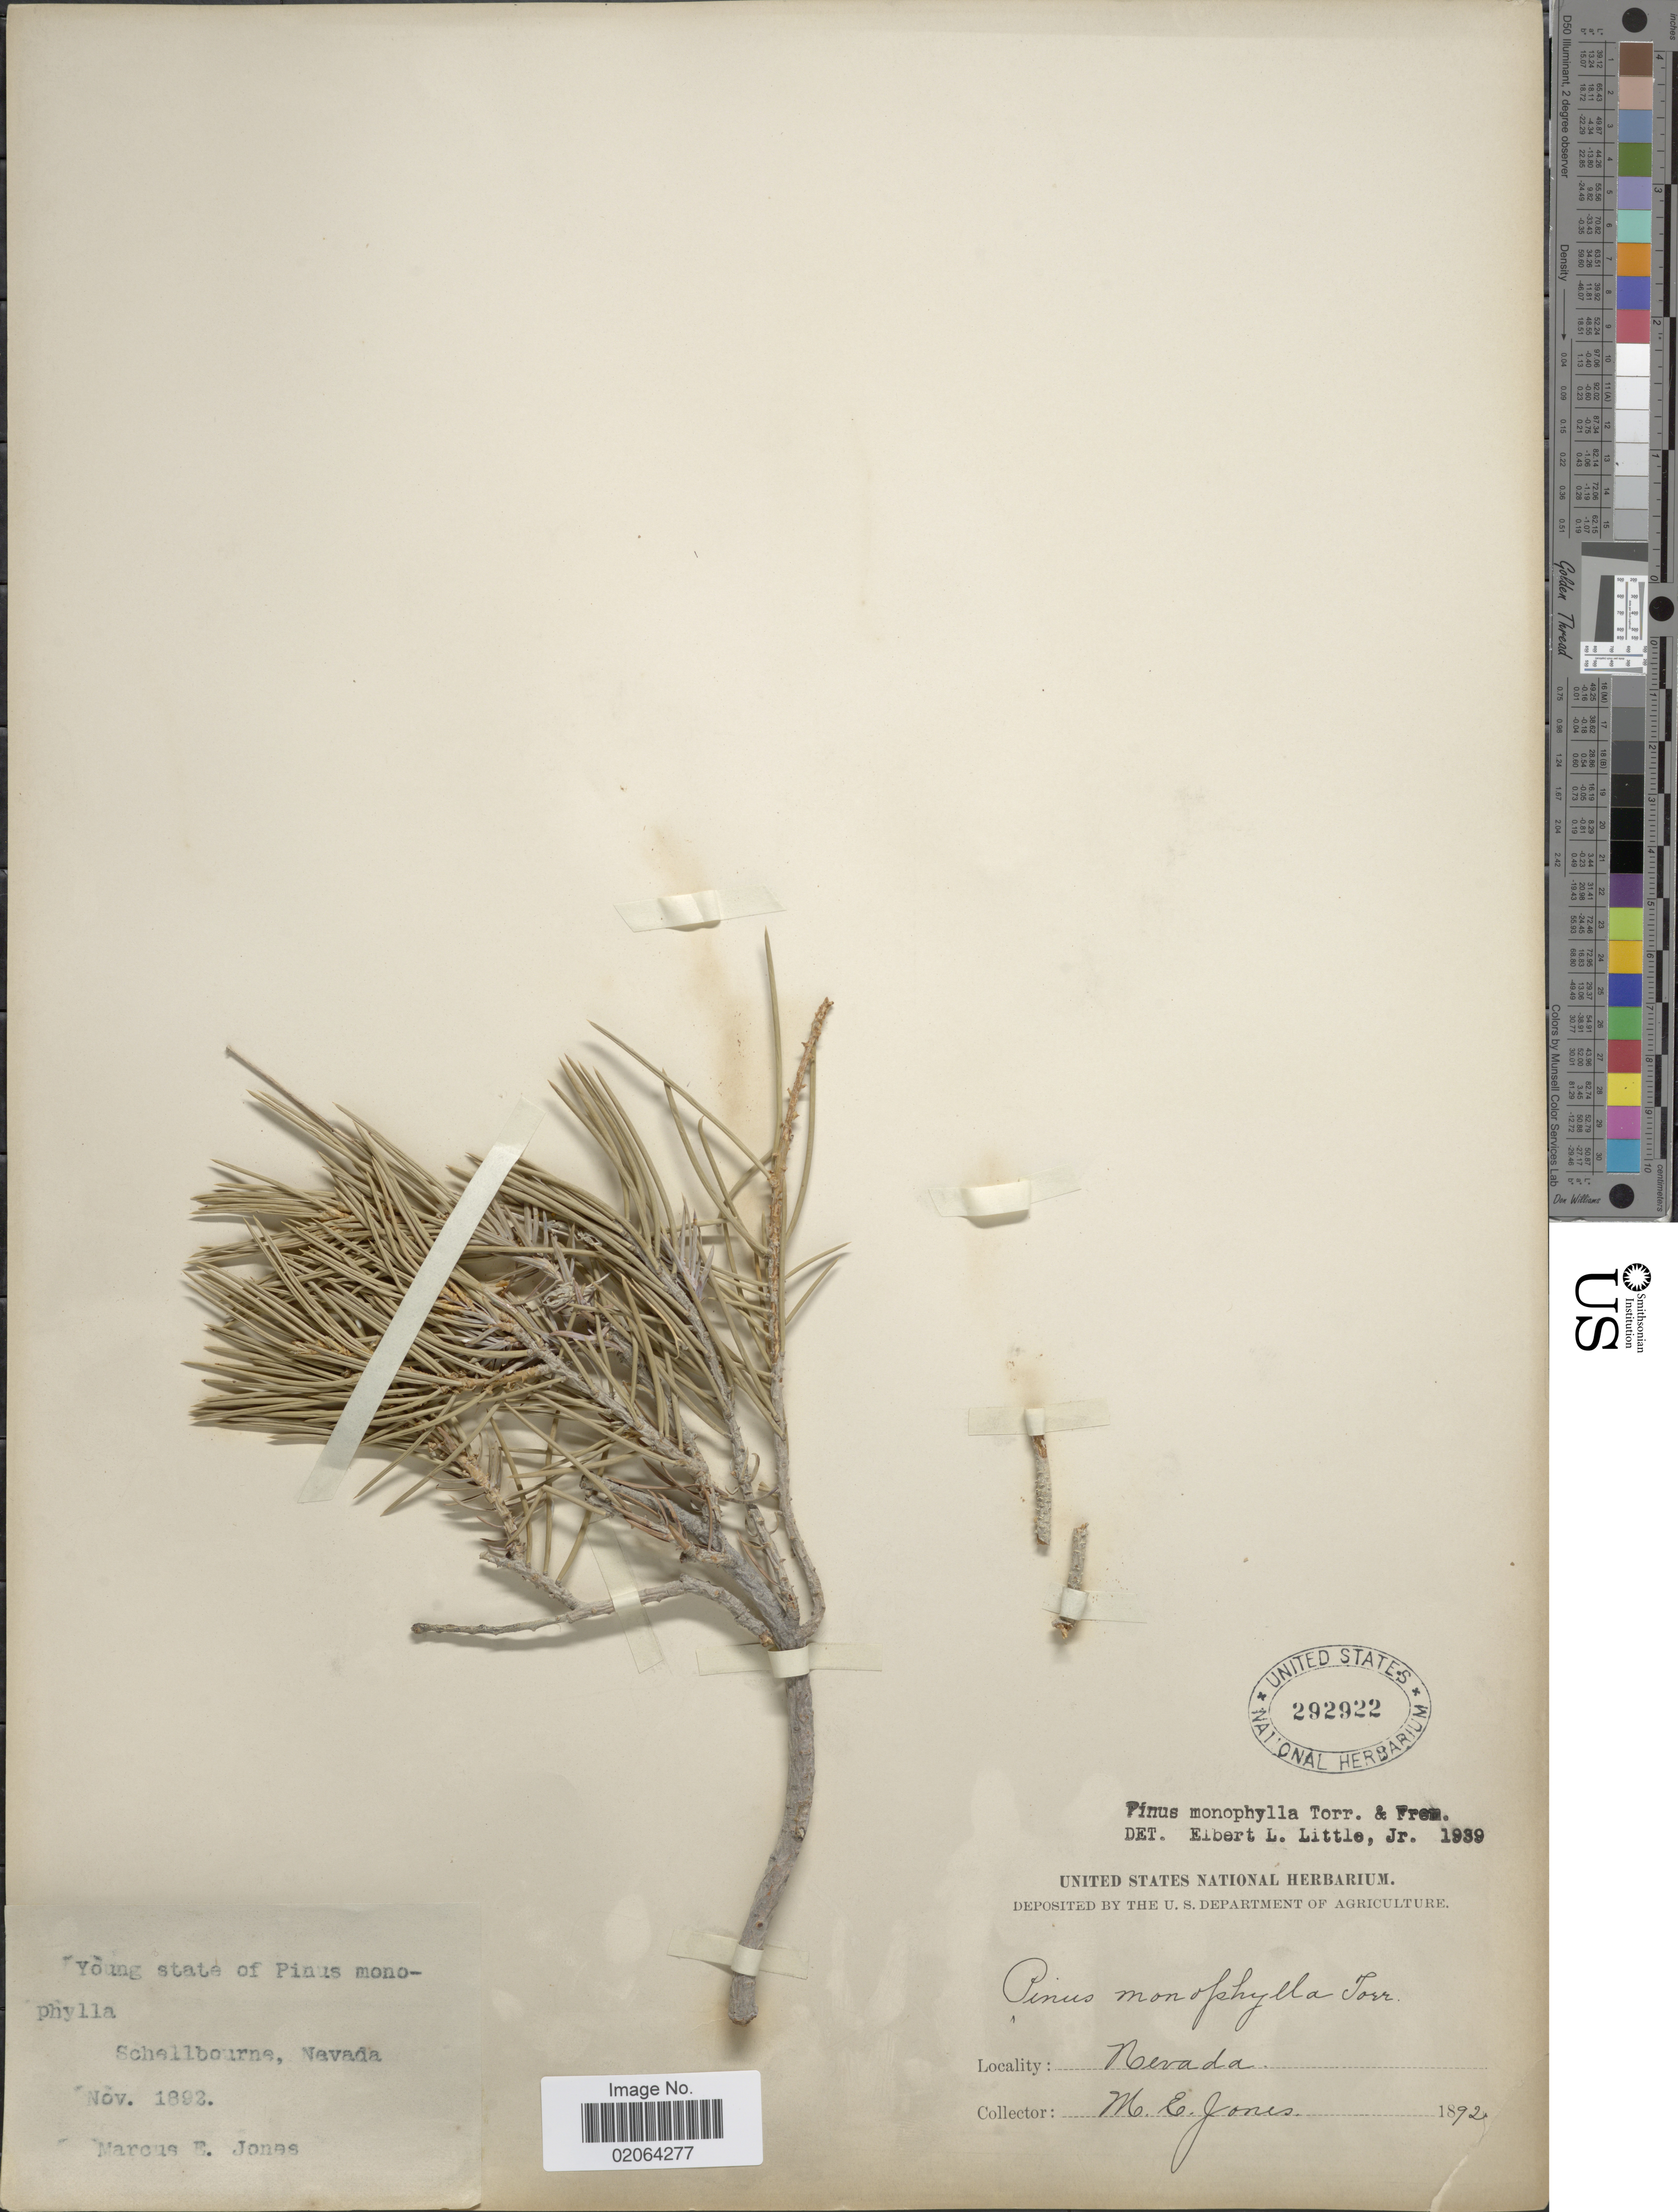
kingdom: Plantae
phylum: Tracheophyta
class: Pinopsida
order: Pinales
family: Pinaceae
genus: Pinus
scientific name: Pinus monophylla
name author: Torr. & Frém.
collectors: M. E. Jones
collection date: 1892-11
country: United States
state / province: Nevada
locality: Schellbourne, Nevada.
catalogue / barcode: US 292922